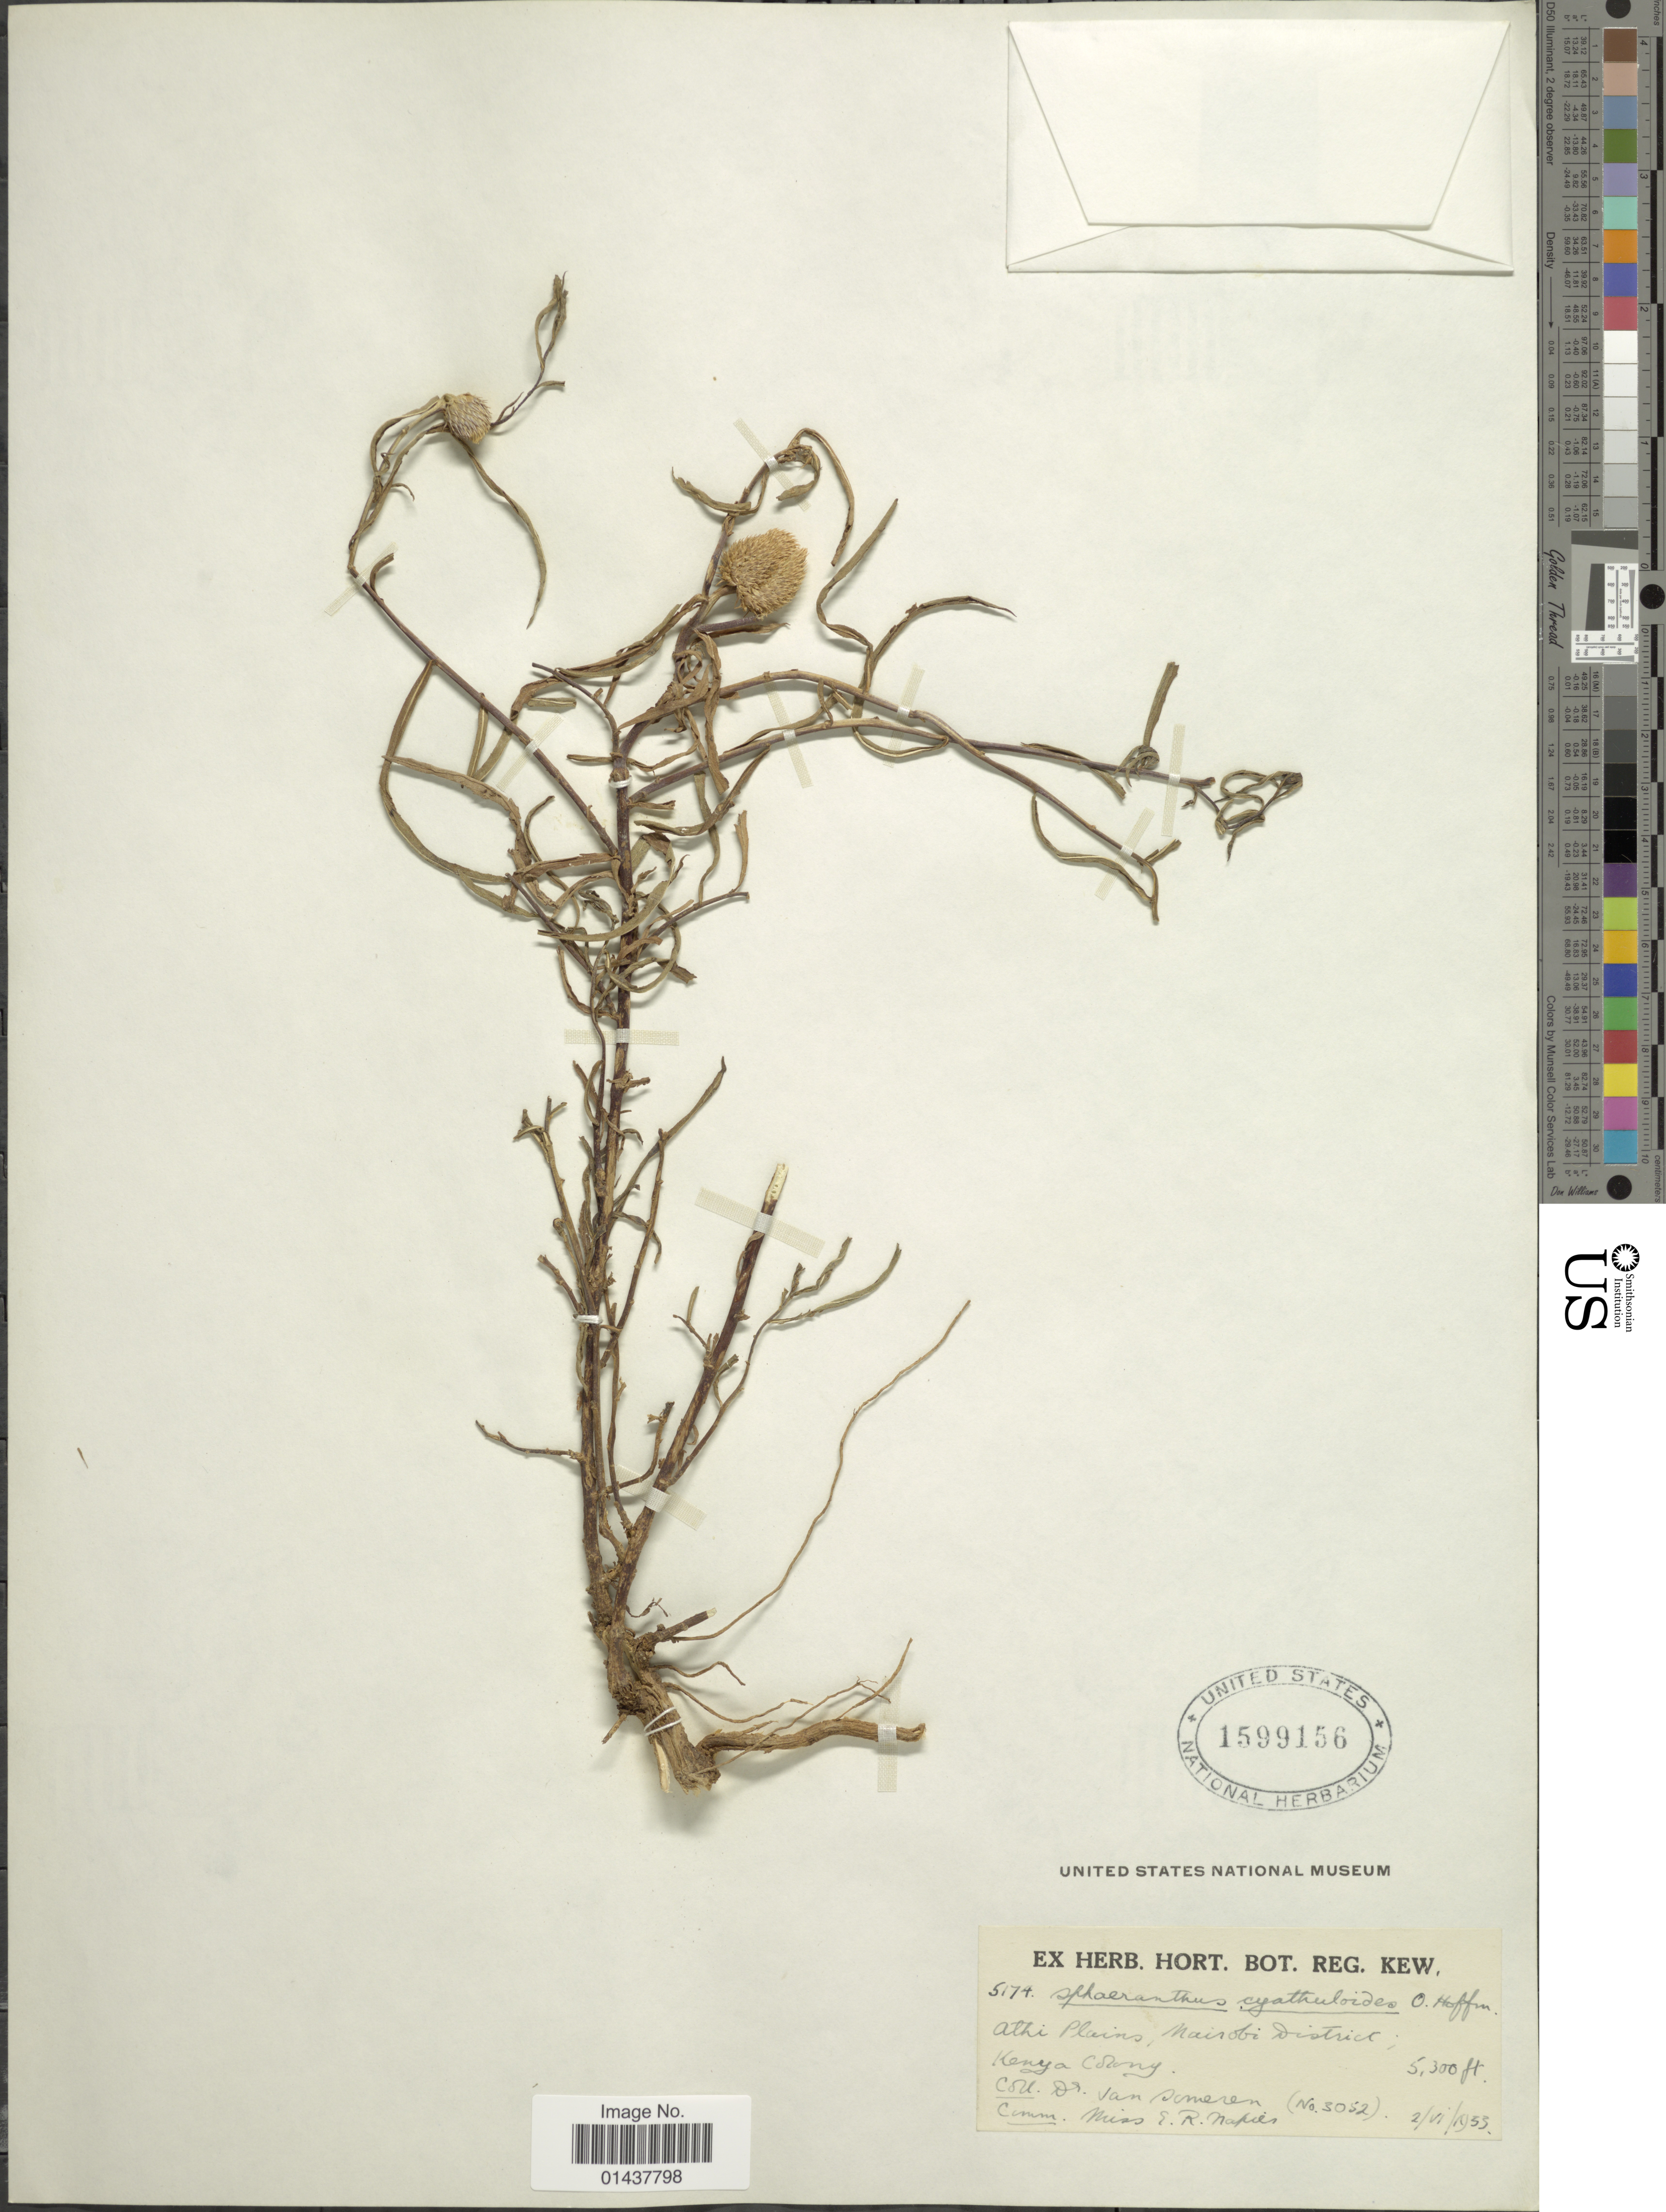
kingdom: Plantae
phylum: Tracheophyta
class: Magnoliopsida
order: Asterales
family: Asteraceae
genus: Sphaeranthus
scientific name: Sphaeranthus cyathuloides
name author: O. Hoffm.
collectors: v. Someren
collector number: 3052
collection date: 1933-06-02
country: Kenya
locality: Athi Plains, Mairobi District, kenya Colony [interpreted]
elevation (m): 1615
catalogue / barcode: US 1599156